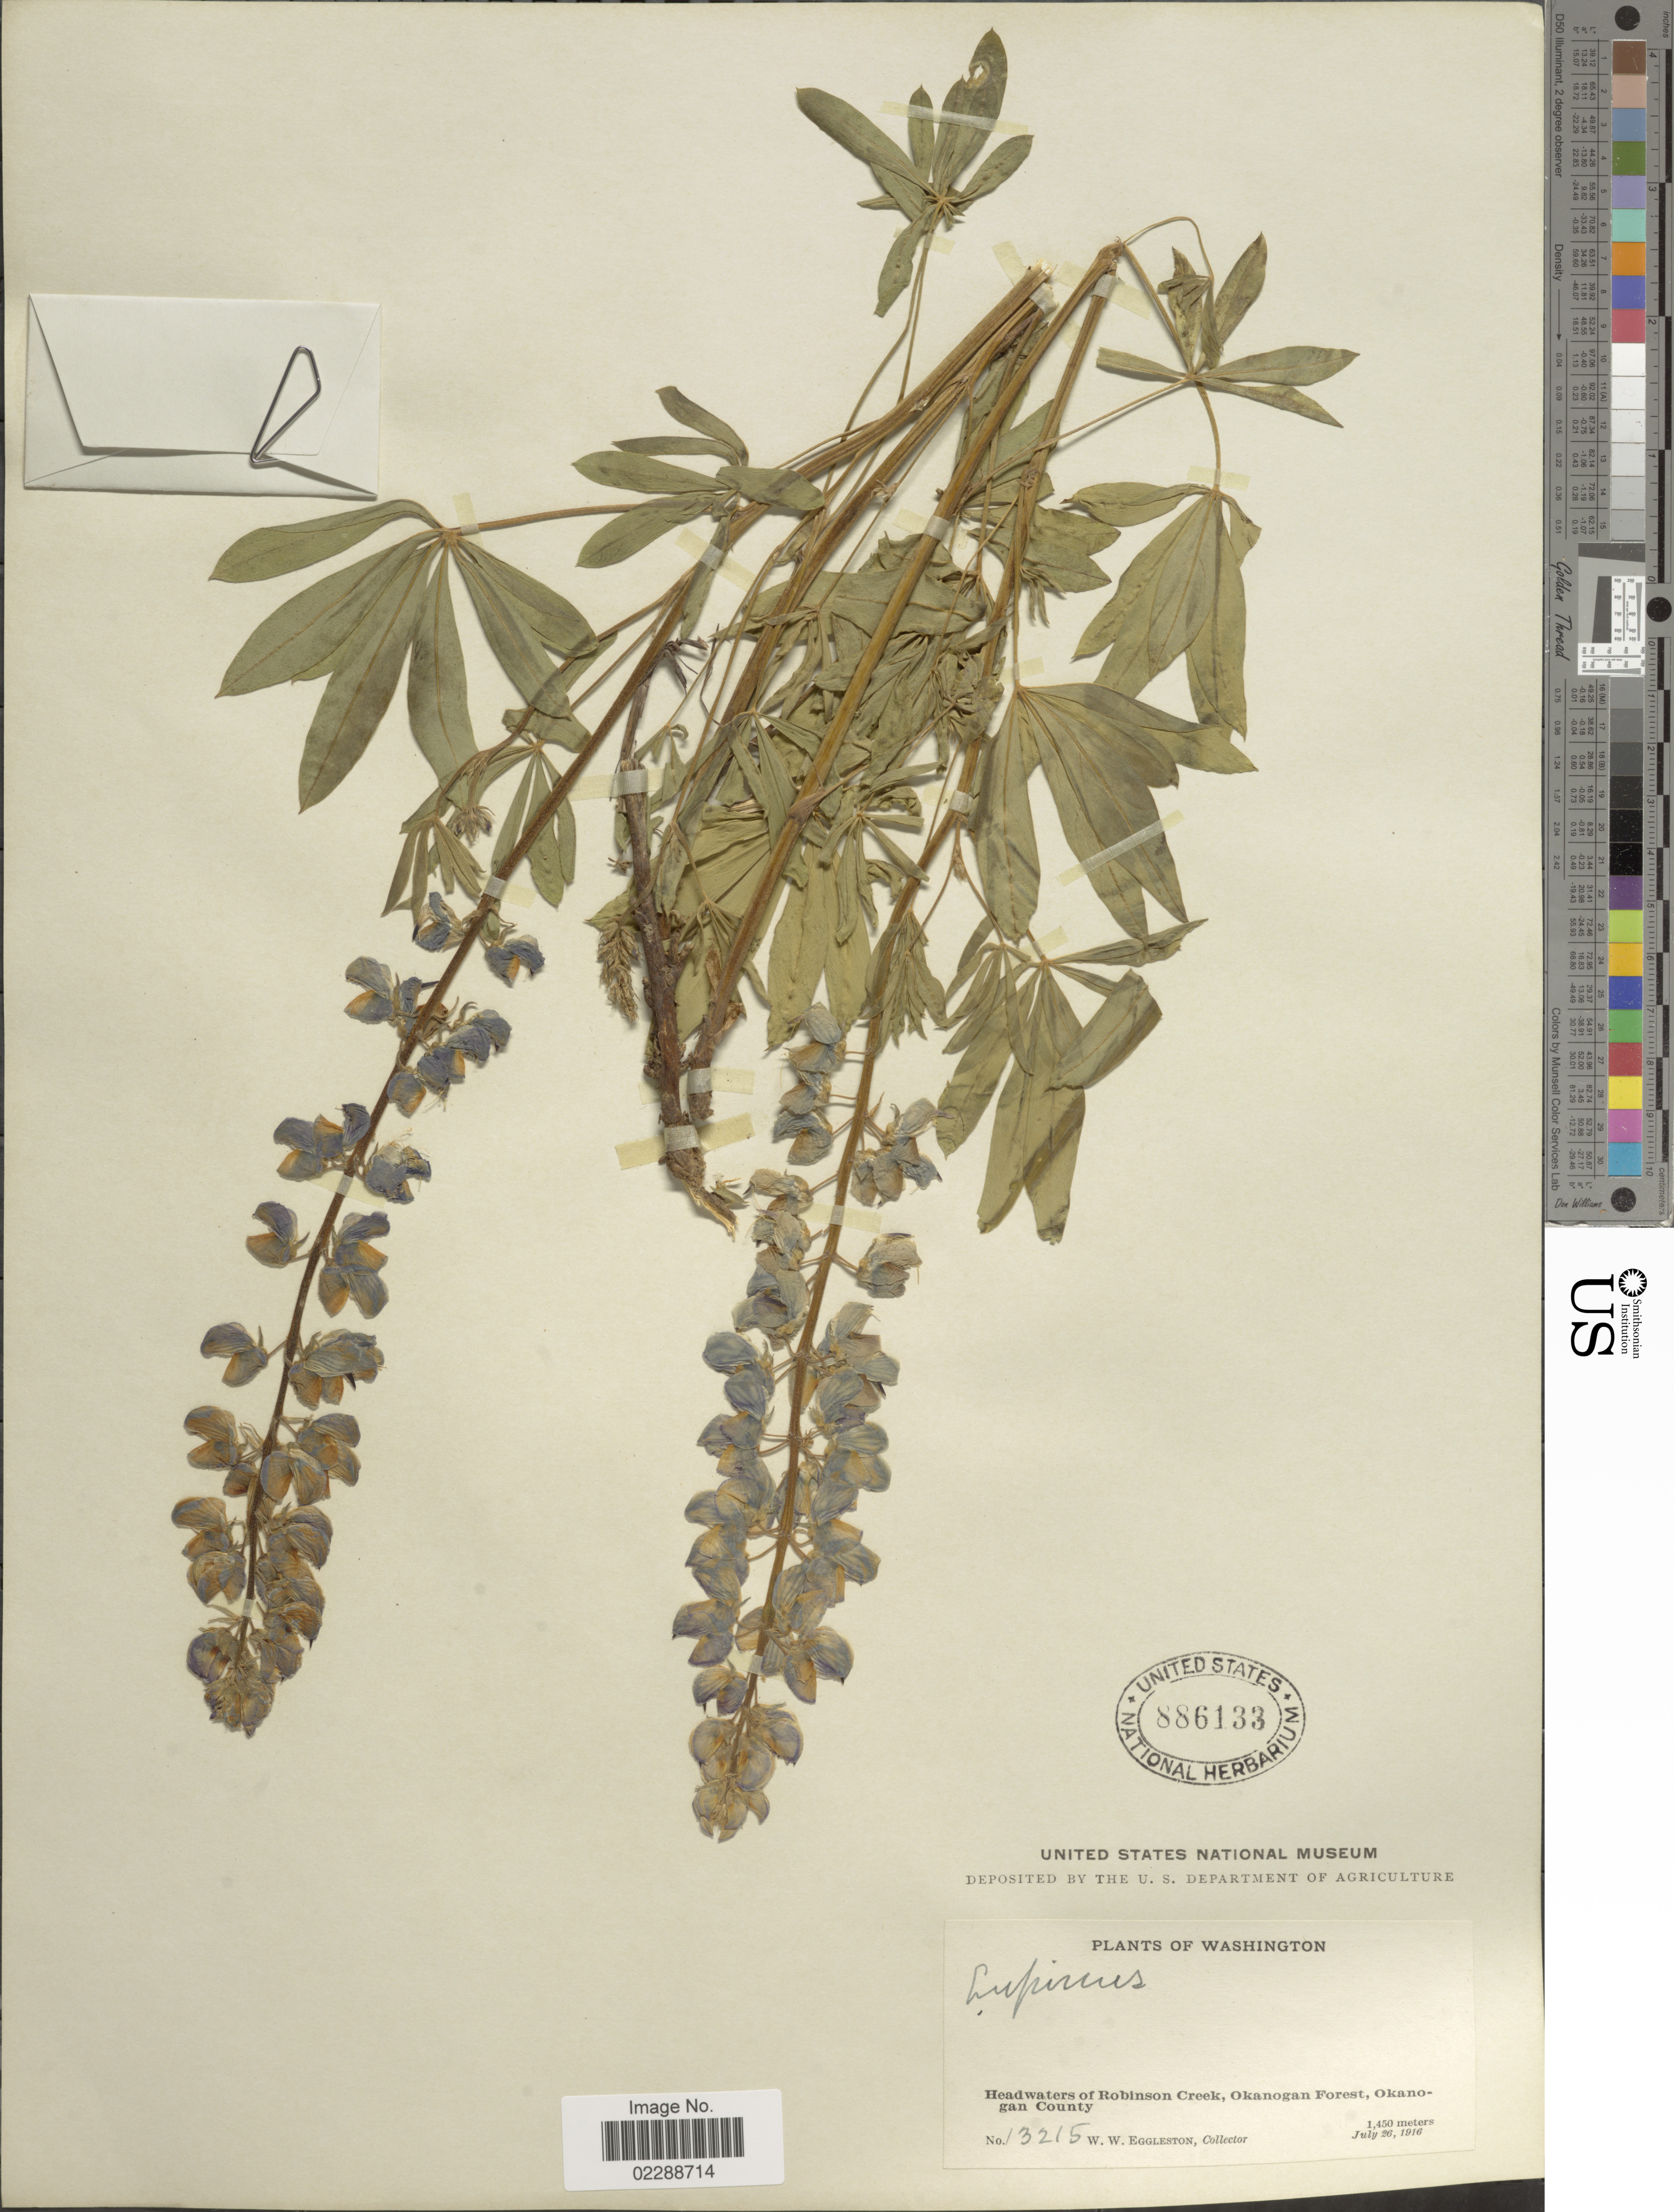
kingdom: Plantae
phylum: Tracheophyta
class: Magnoliopsida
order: Fabales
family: Fabaceae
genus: Lupinus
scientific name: Lupinus sp.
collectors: W. W. Eggleston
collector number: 13215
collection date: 1916-07-26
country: United States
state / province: Washington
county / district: Okanogan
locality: Headwaters of Robinson Creek, Okanogan Forest, Okanogan County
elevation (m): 1450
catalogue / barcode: US 886133